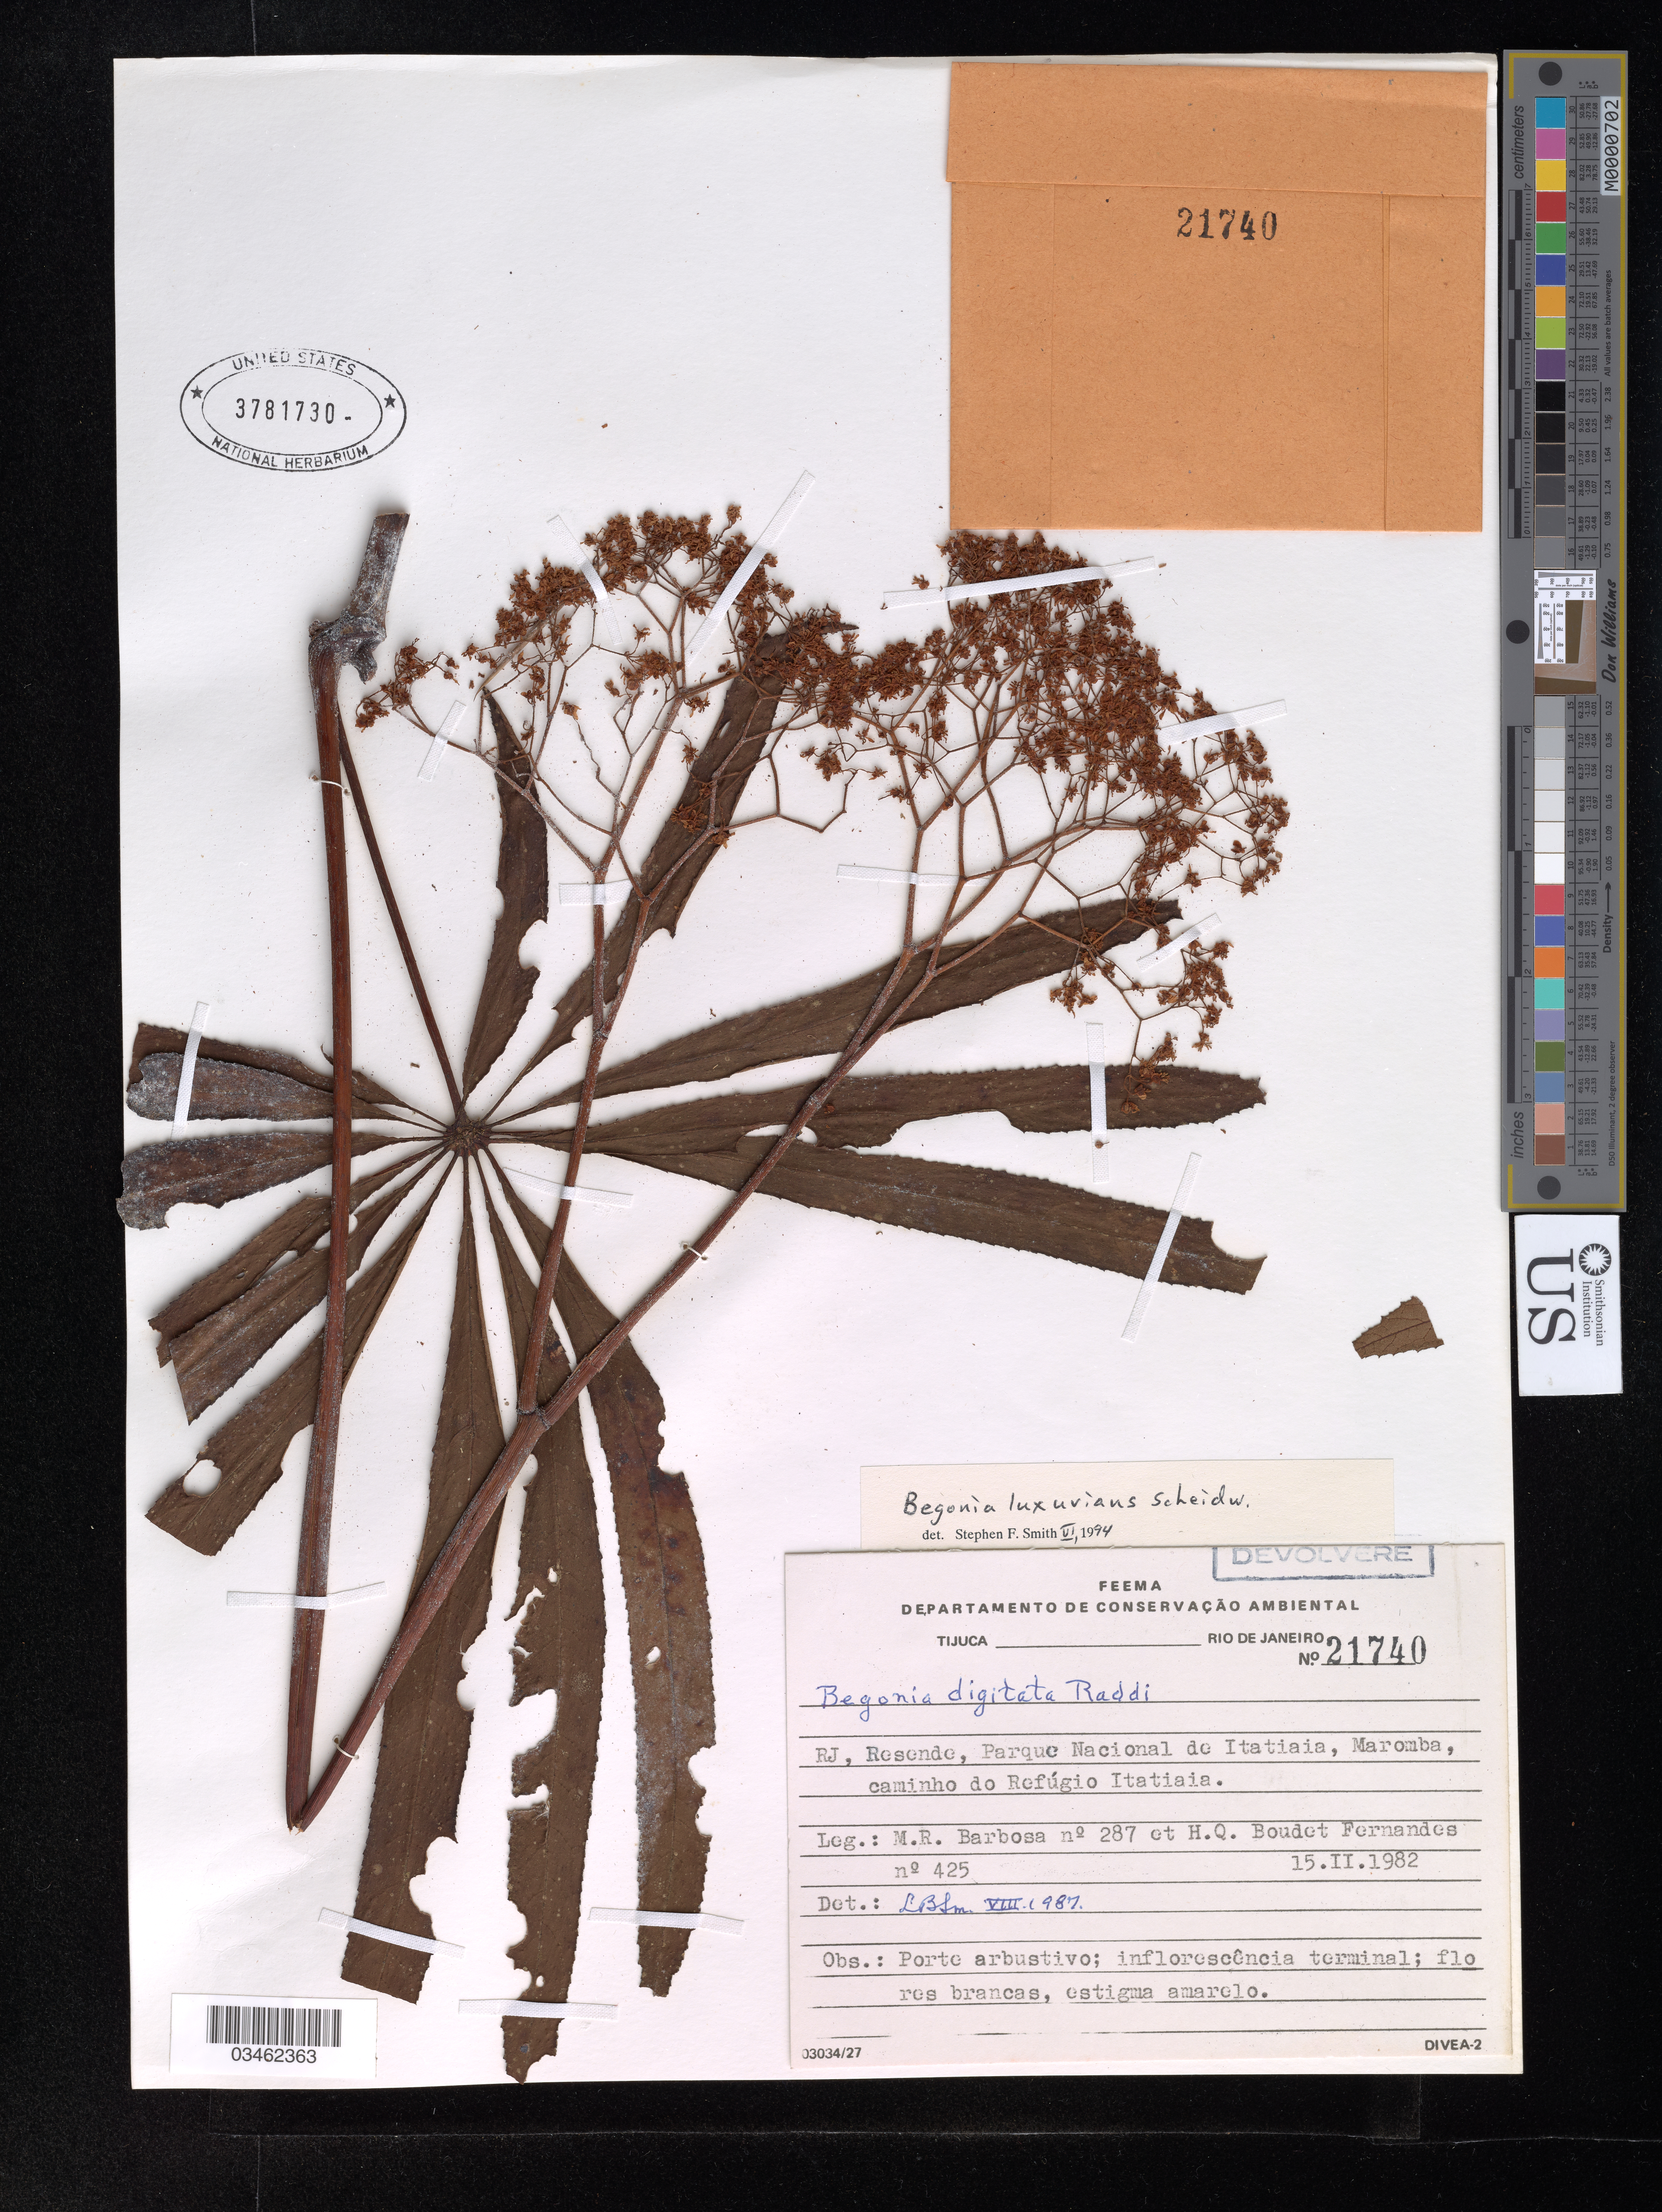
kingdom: Plantae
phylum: Tracheophyta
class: Magnoliopsida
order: Cucurbitales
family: Begoniaceae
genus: Begonia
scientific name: Begonia digitata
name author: Raddi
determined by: Smith, Lyman B., (US), NMNH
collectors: M. R. V. Barbosa & H. Q. Boudet Fernandes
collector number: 287/425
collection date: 1982-02-15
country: Brazil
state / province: Rio de Janeiro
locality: Resende, Parque Nacional de Itatiaia, Maromba, caminho do Refúgio Itatiaia.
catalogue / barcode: US 3781730